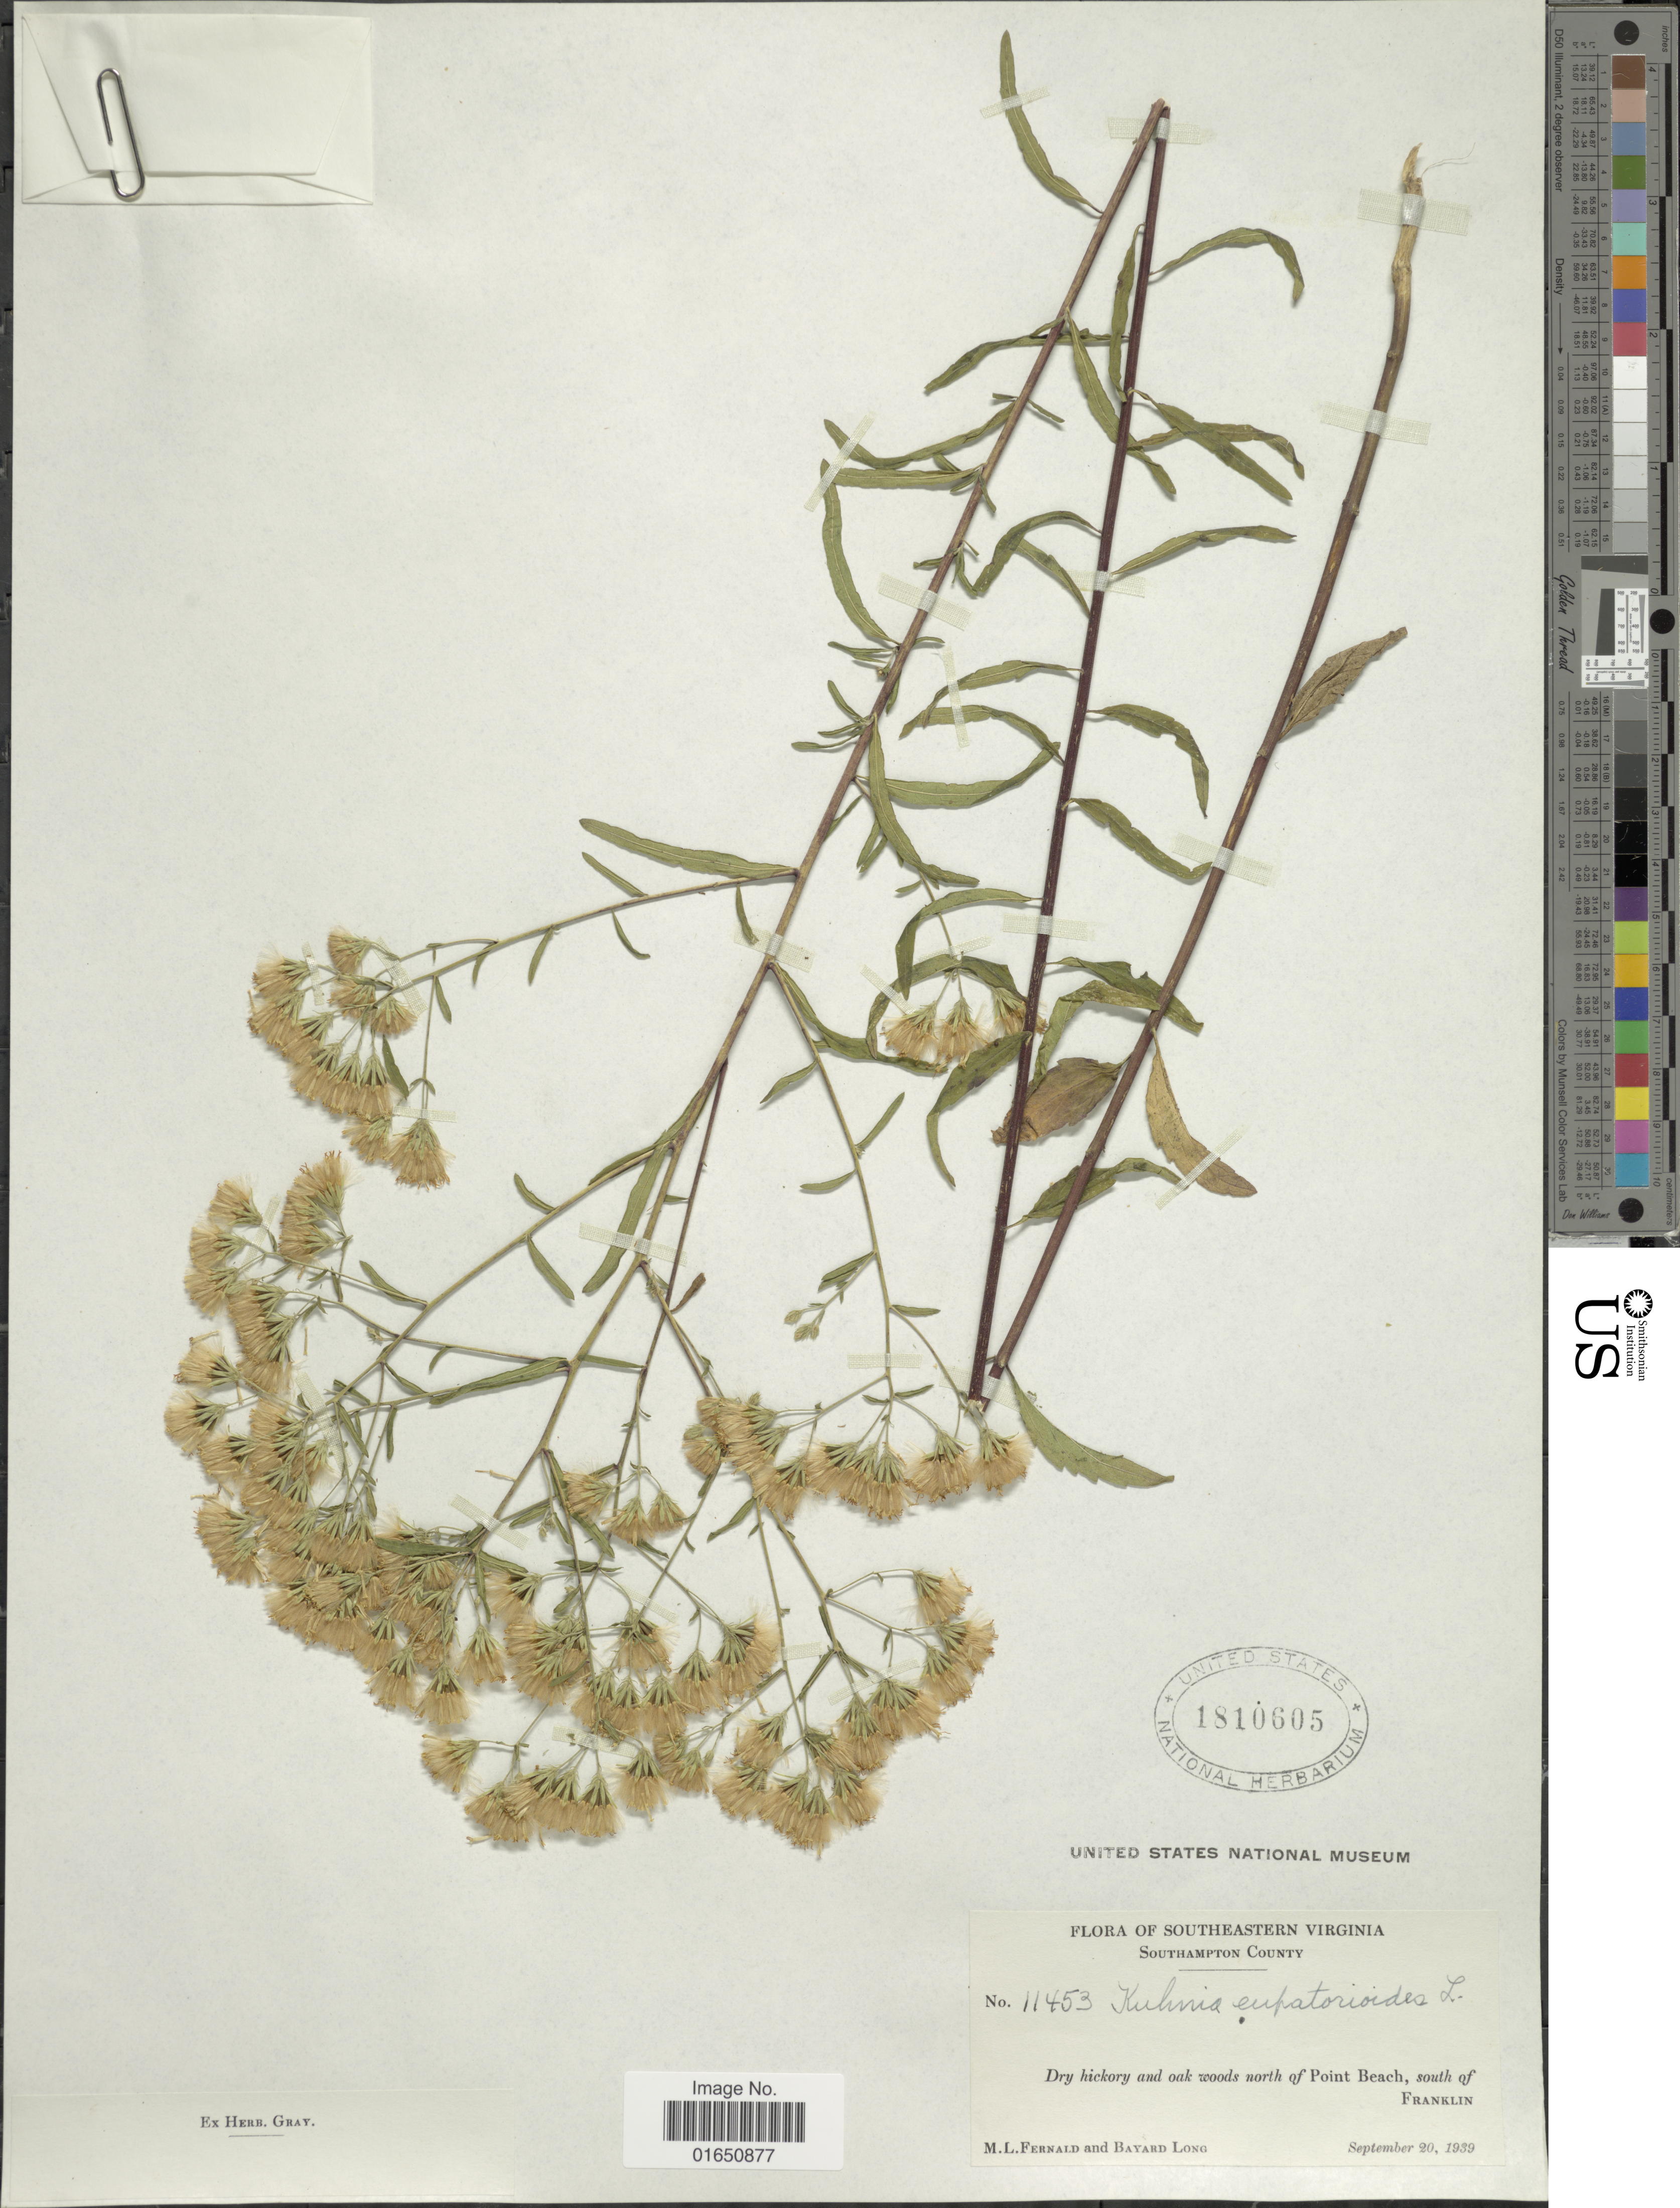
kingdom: Plantae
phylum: Tracheophyta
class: Magnoliopsida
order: Asterales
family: Asteraceae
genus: Brickellia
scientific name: Brickellia eupatorioides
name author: (L.) Shinners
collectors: M. L. Fernald & B. H. Long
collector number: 11453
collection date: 1939-09-20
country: United States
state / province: Virginia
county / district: Southampton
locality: Southeastern Virginia. Southampton County. North of Point Beach, south of Franklin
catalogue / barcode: US 1810605